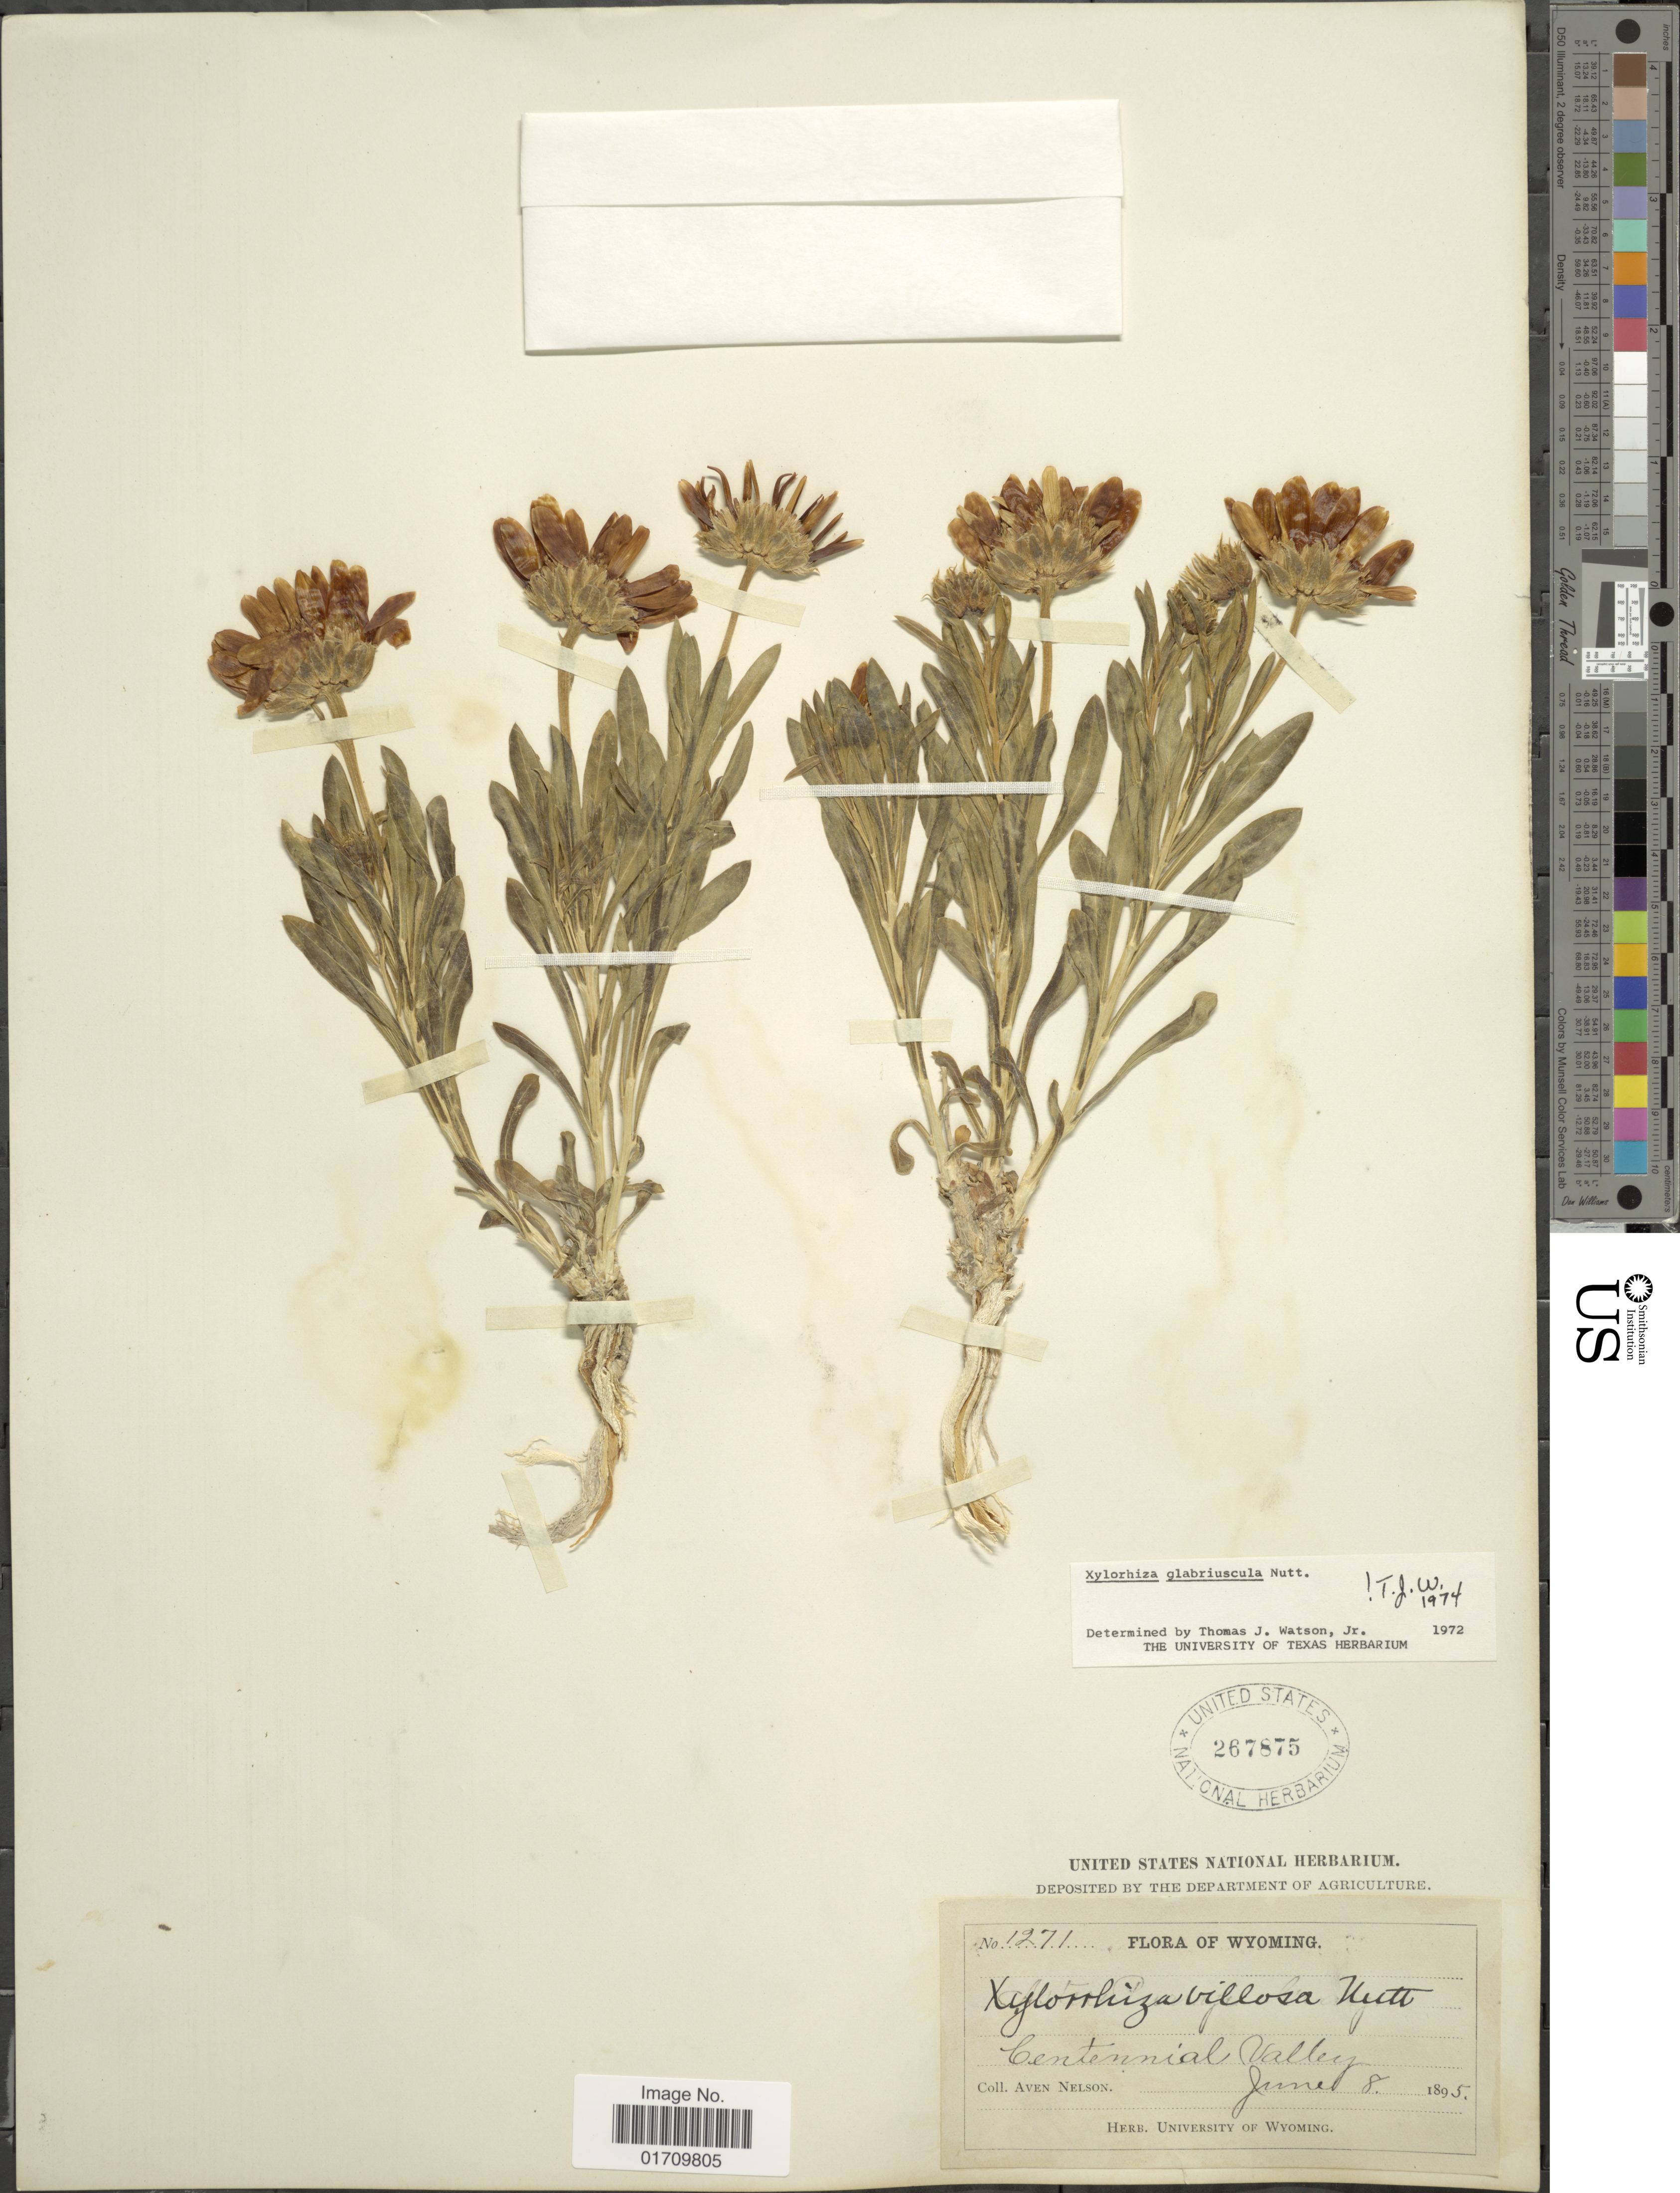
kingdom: Plantae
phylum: Tracheophyta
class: Magnoliopsida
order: Asterales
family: Asteraceae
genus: Xylorhiza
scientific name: Xylorhiza glabriuscula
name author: Nutt.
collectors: A. Nelson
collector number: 1271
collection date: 1895-06-08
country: United States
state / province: Wyoming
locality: Centennial Valley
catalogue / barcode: US 267875